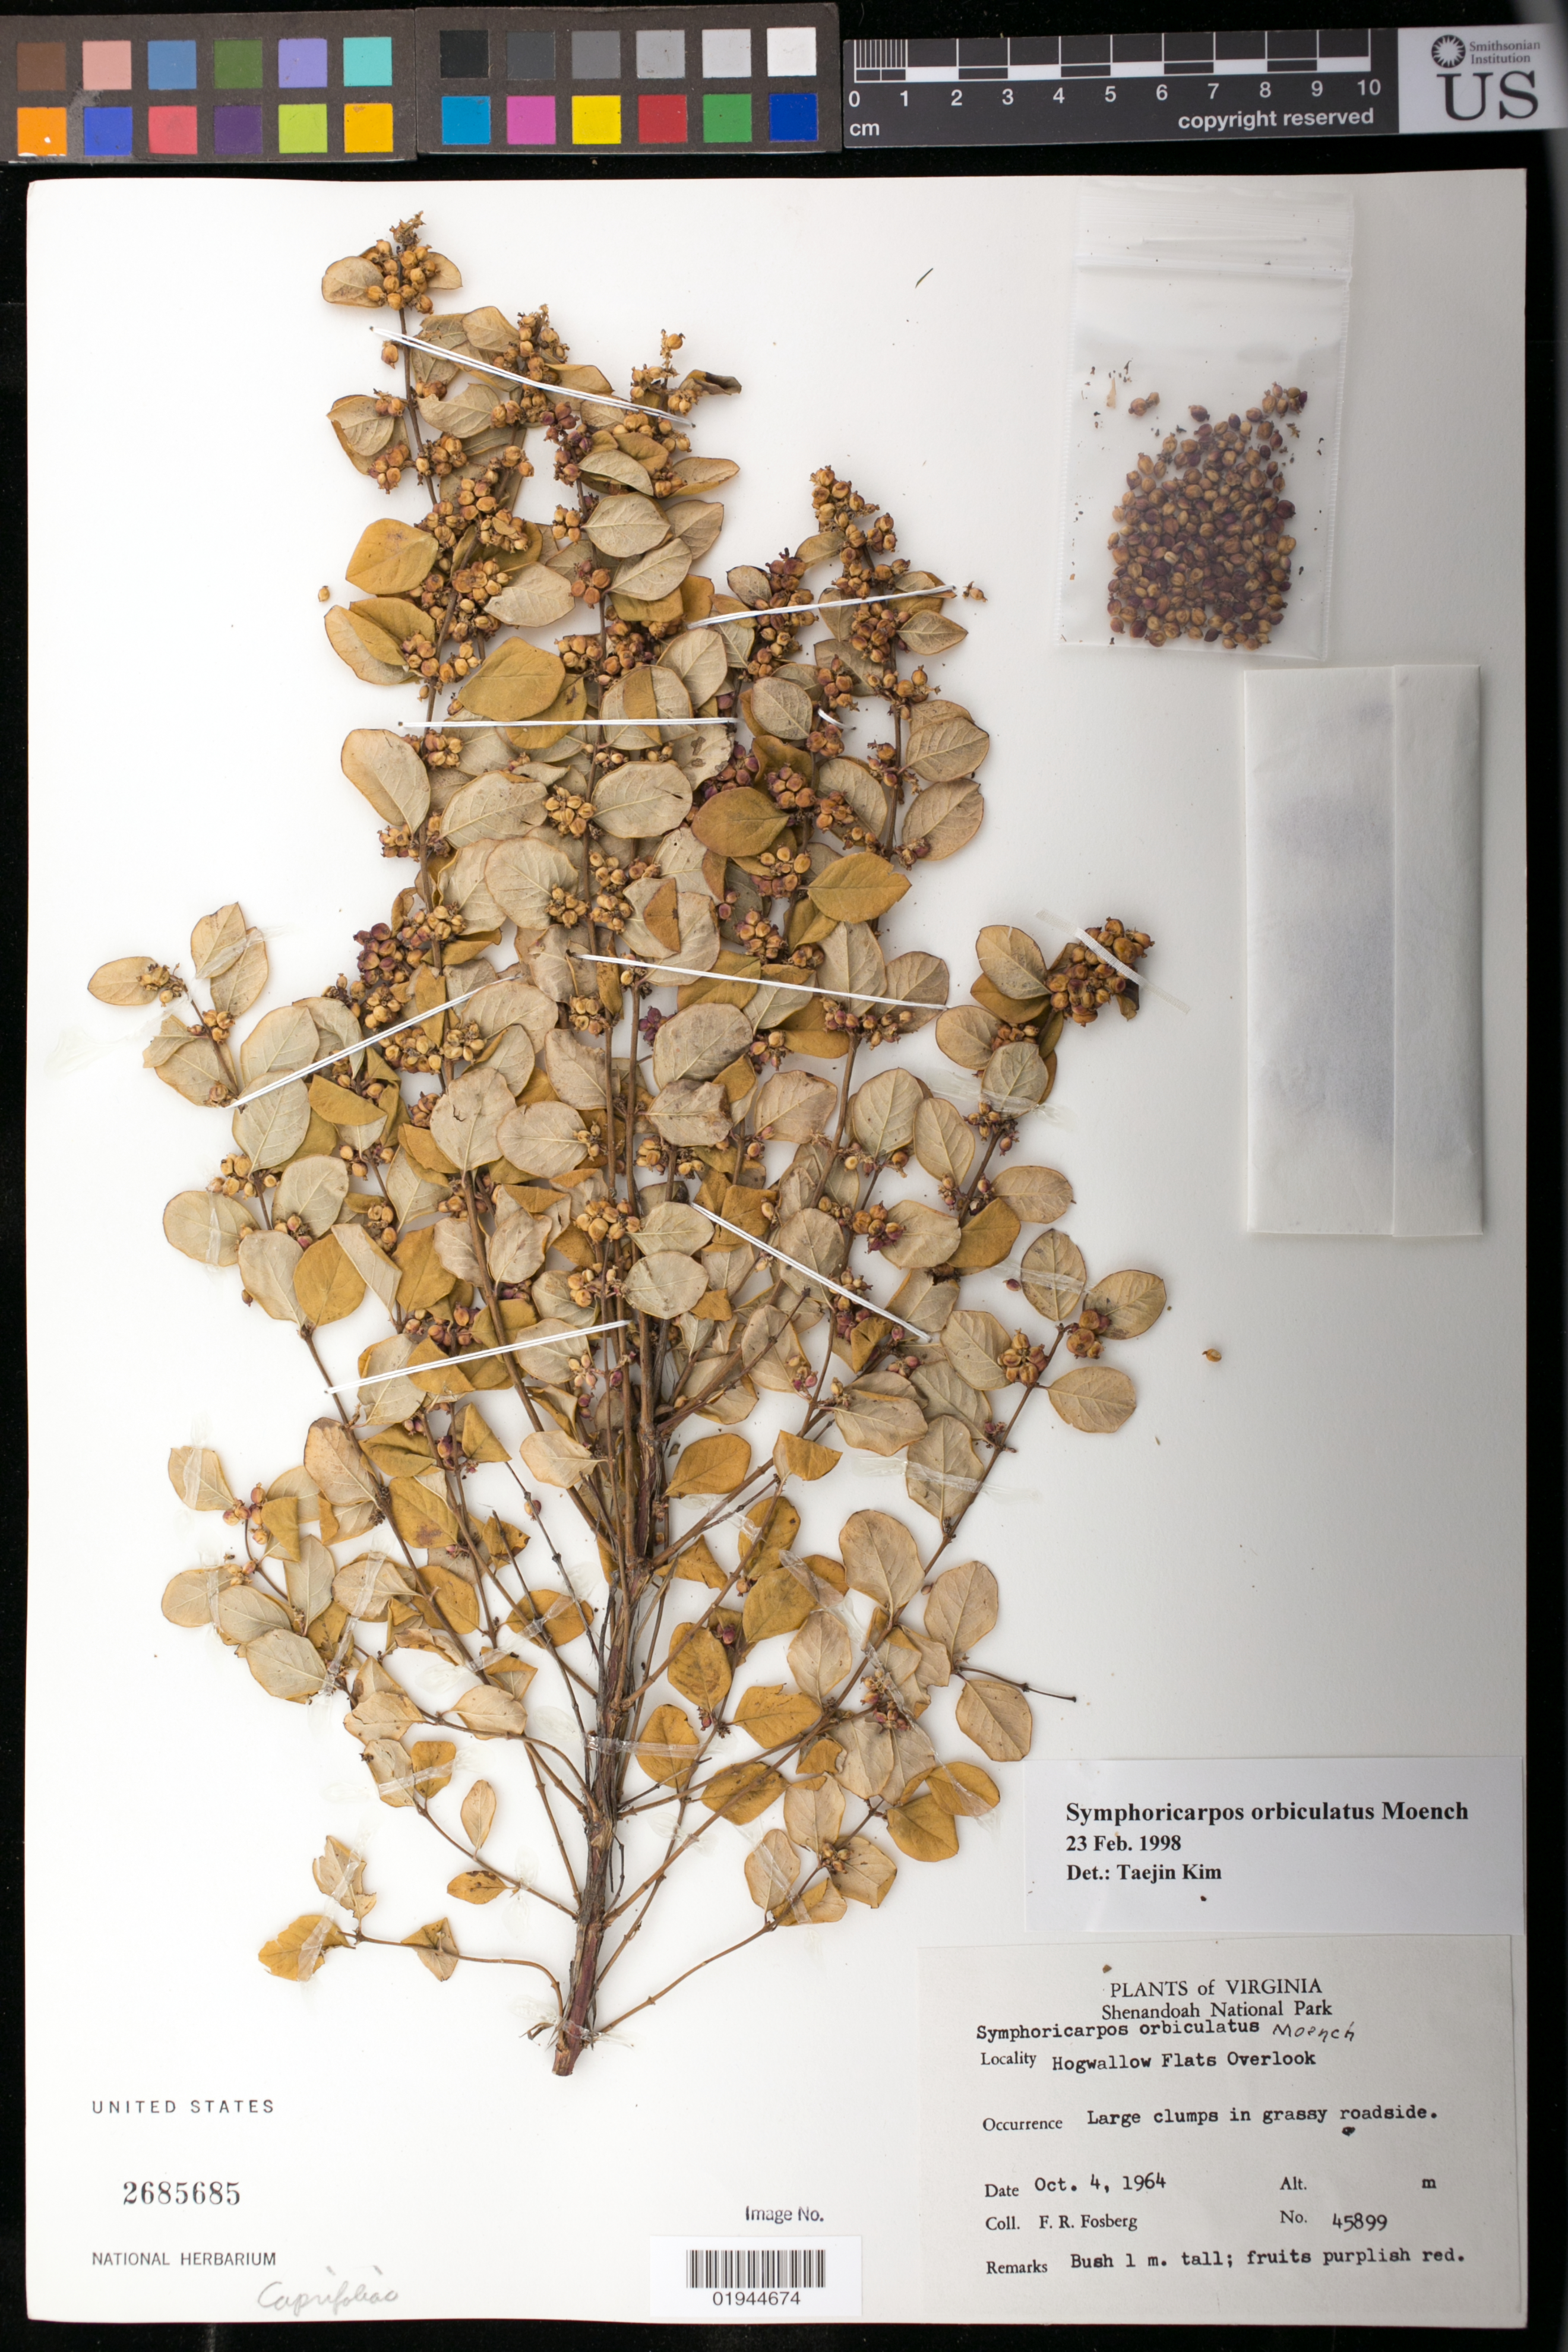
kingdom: Plantae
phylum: Tracheophyta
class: Magnoliopsida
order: Dipsacales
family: Caprifoliaceae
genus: Symphoricarpos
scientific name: Symphoricarpos orbiculatus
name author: Moench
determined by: Kim, T.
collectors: F. R. Fosberg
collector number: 45899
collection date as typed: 04 Oct 1964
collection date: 1964-10-04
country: United States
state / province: Virginia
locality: Hogwallow Flats Overlook, Shenandoah Nat'l Park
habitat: grassy roadside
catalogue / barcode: US 2685685